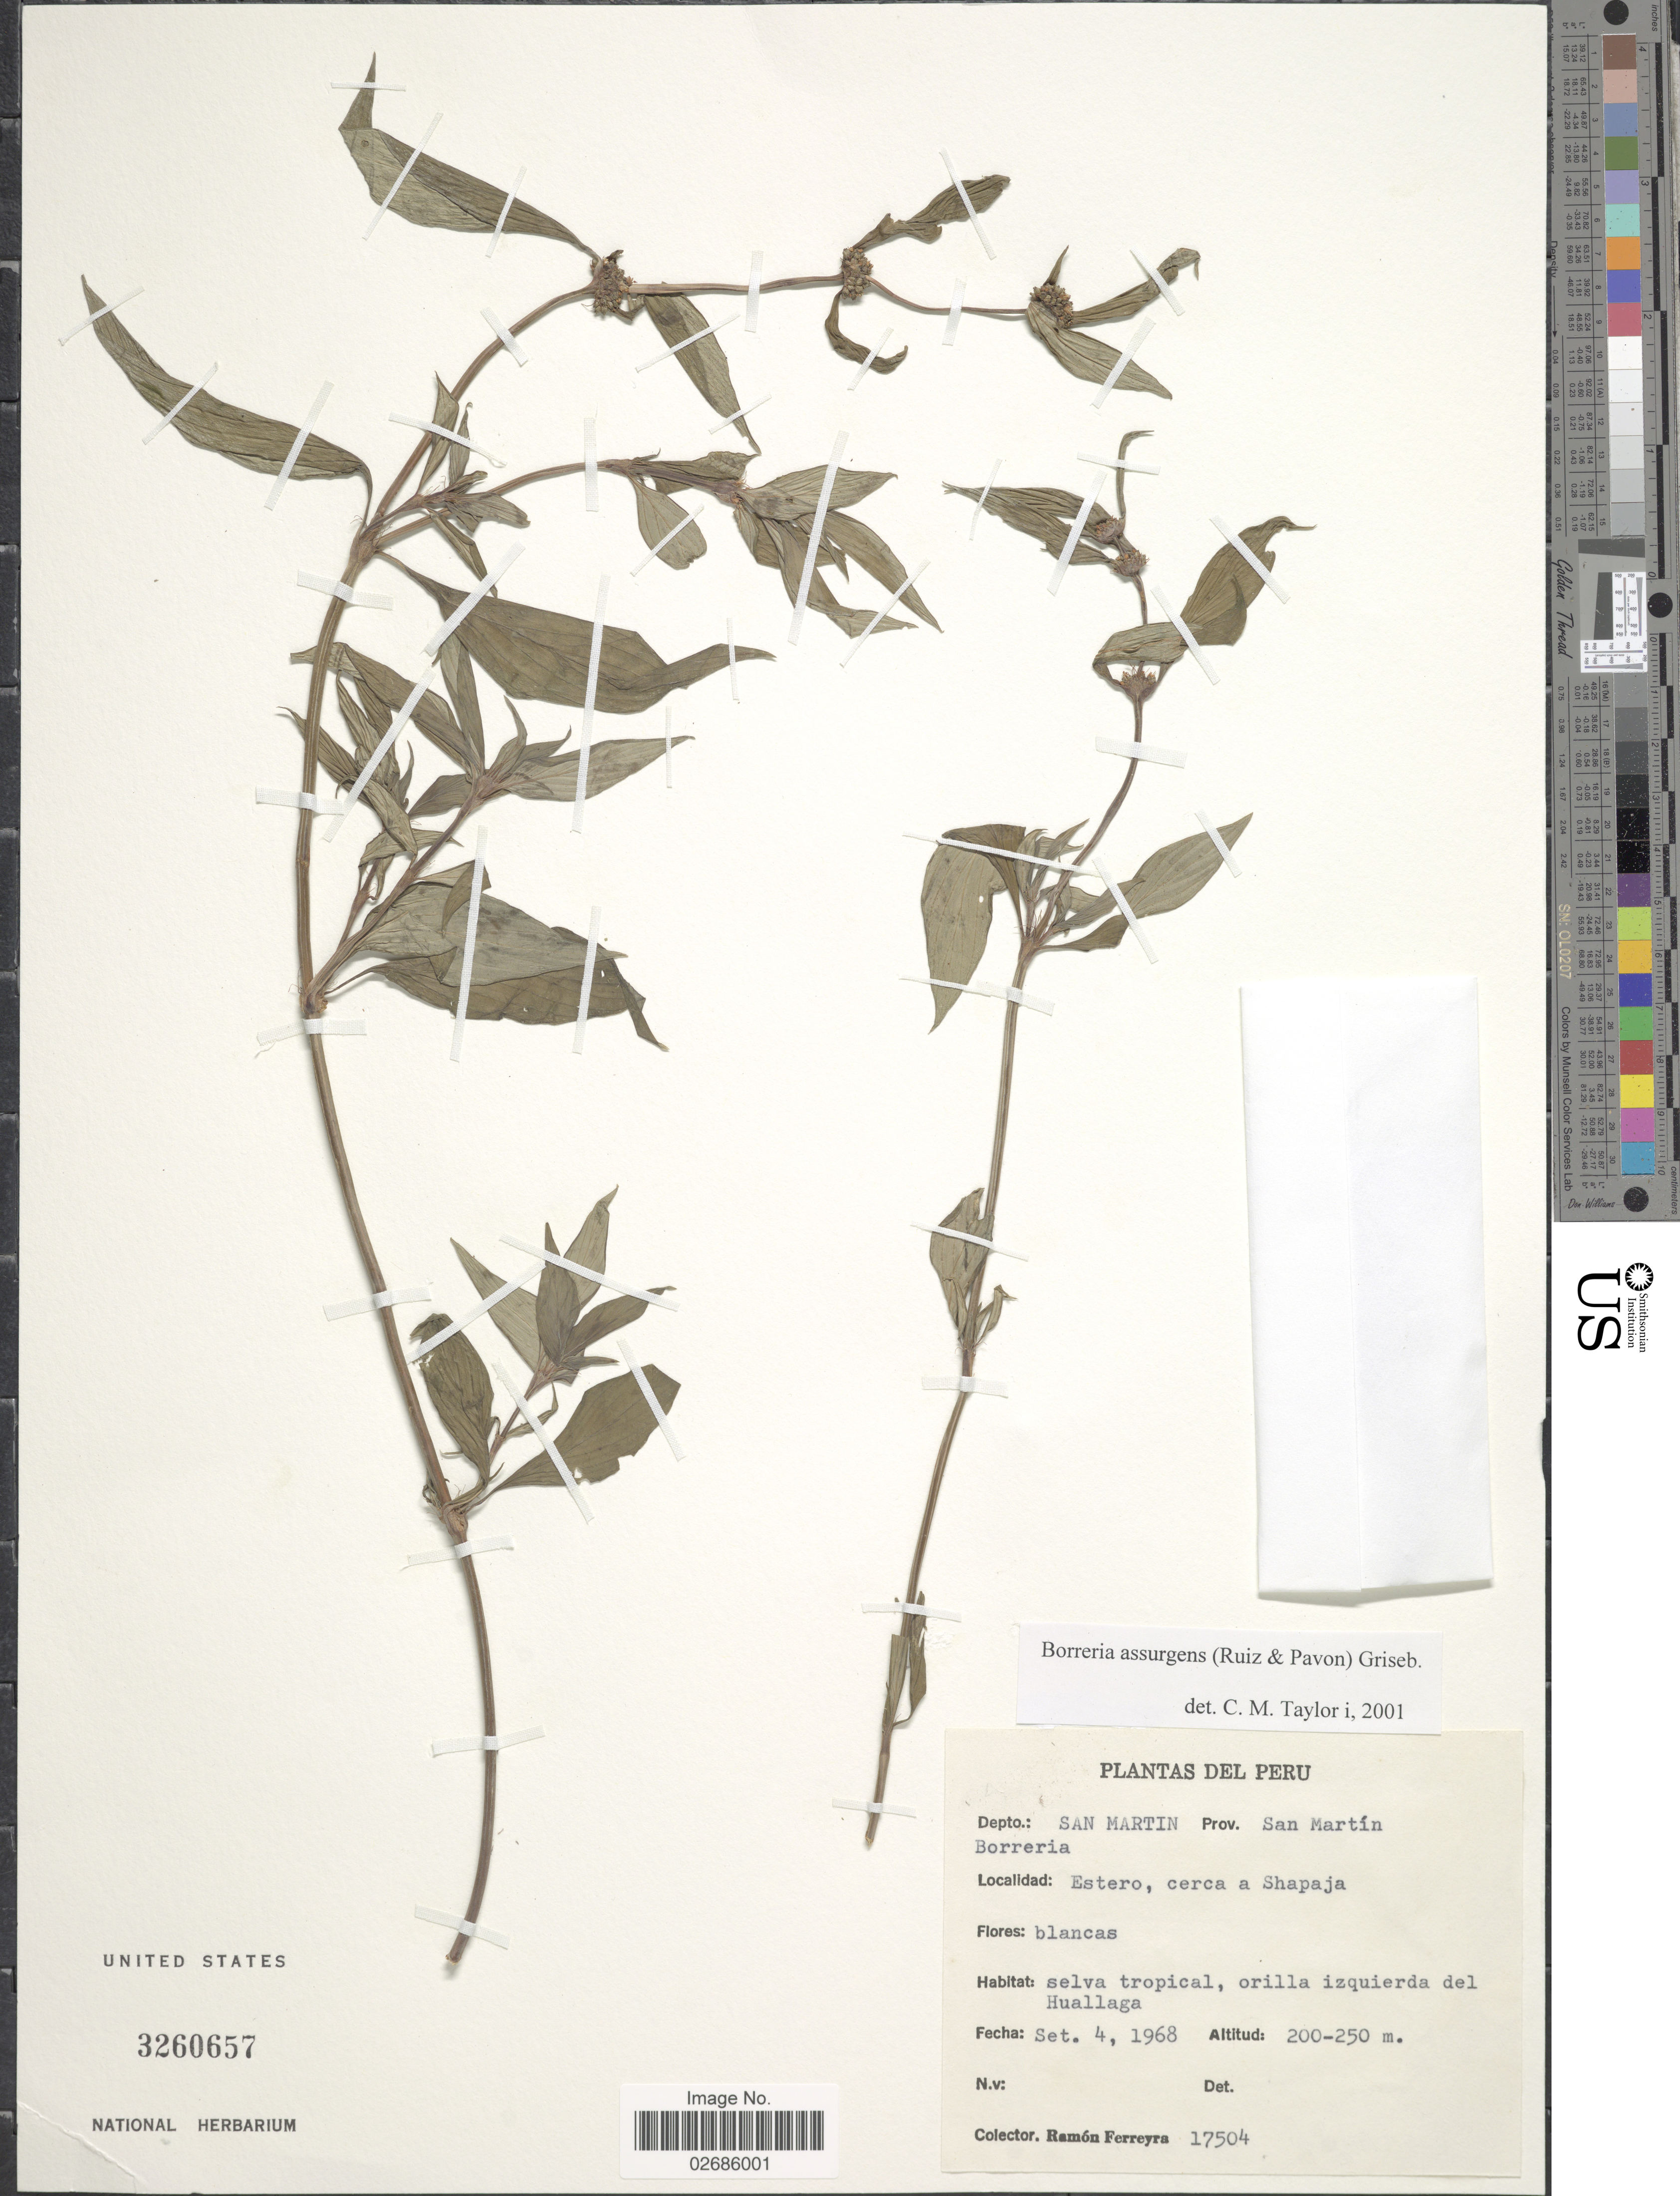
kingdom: Plantae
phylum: Tracheophyta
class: Magnoliopsida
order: Gentianales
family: Rubiaceae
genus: Borreria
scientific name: Borreria assurgens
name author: (Ruiz & Pav.) Griseb.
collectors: R. A. Ferreyra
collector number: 17504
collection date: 1968-09-04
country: Peru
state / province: San Martín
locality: Depto. San Martin, Prov. San Martín, Estero, cerca a Shapaja, selva tropical, orilla izquierda del Huallaga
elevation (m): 200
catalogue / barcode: US 3260657